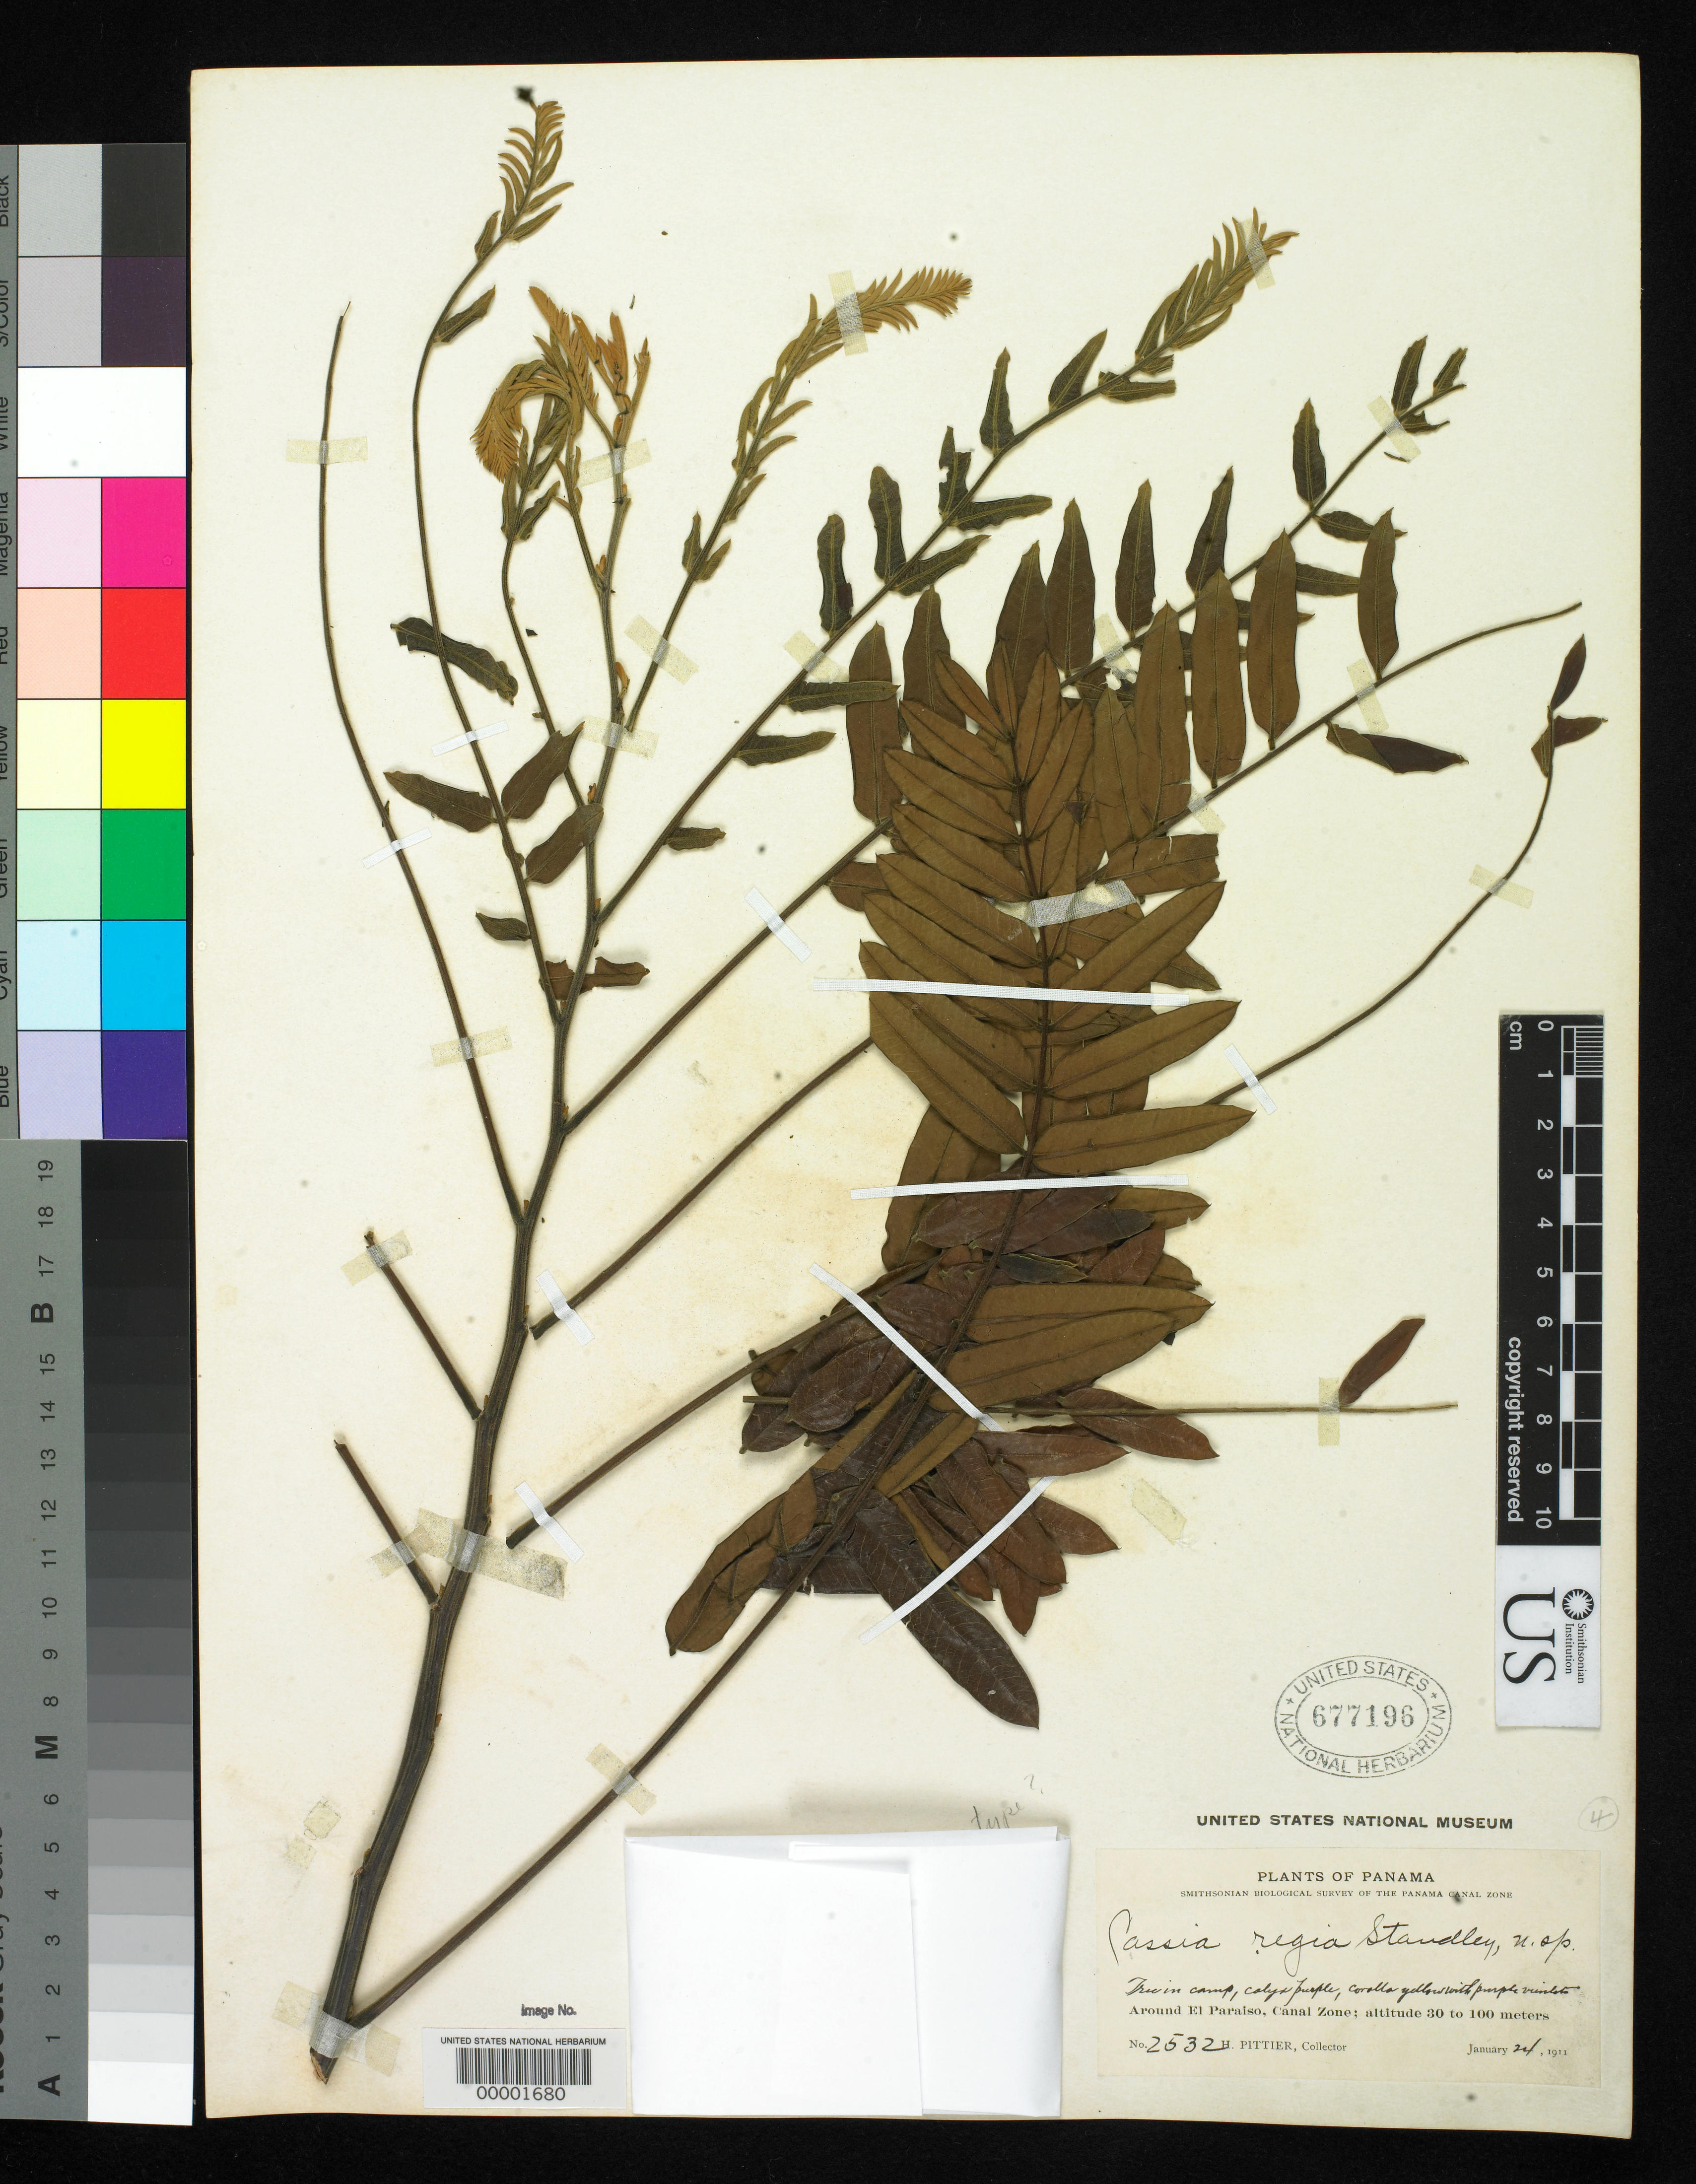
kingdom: Plantae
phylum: Tracheophyta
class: Magnoliopsida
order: Fabales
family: Fabaceae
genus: Cassia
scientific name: Cassia regia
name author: Standl.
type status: Holotype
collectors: H. F. Pittier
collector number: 2532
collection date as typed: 24 Jan 1911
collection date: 1911-01-24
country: Panama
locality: Around El Paraiso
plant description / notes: Protologue explicitly cites (only) USNH 677196 as "type".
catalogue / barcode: US 677196